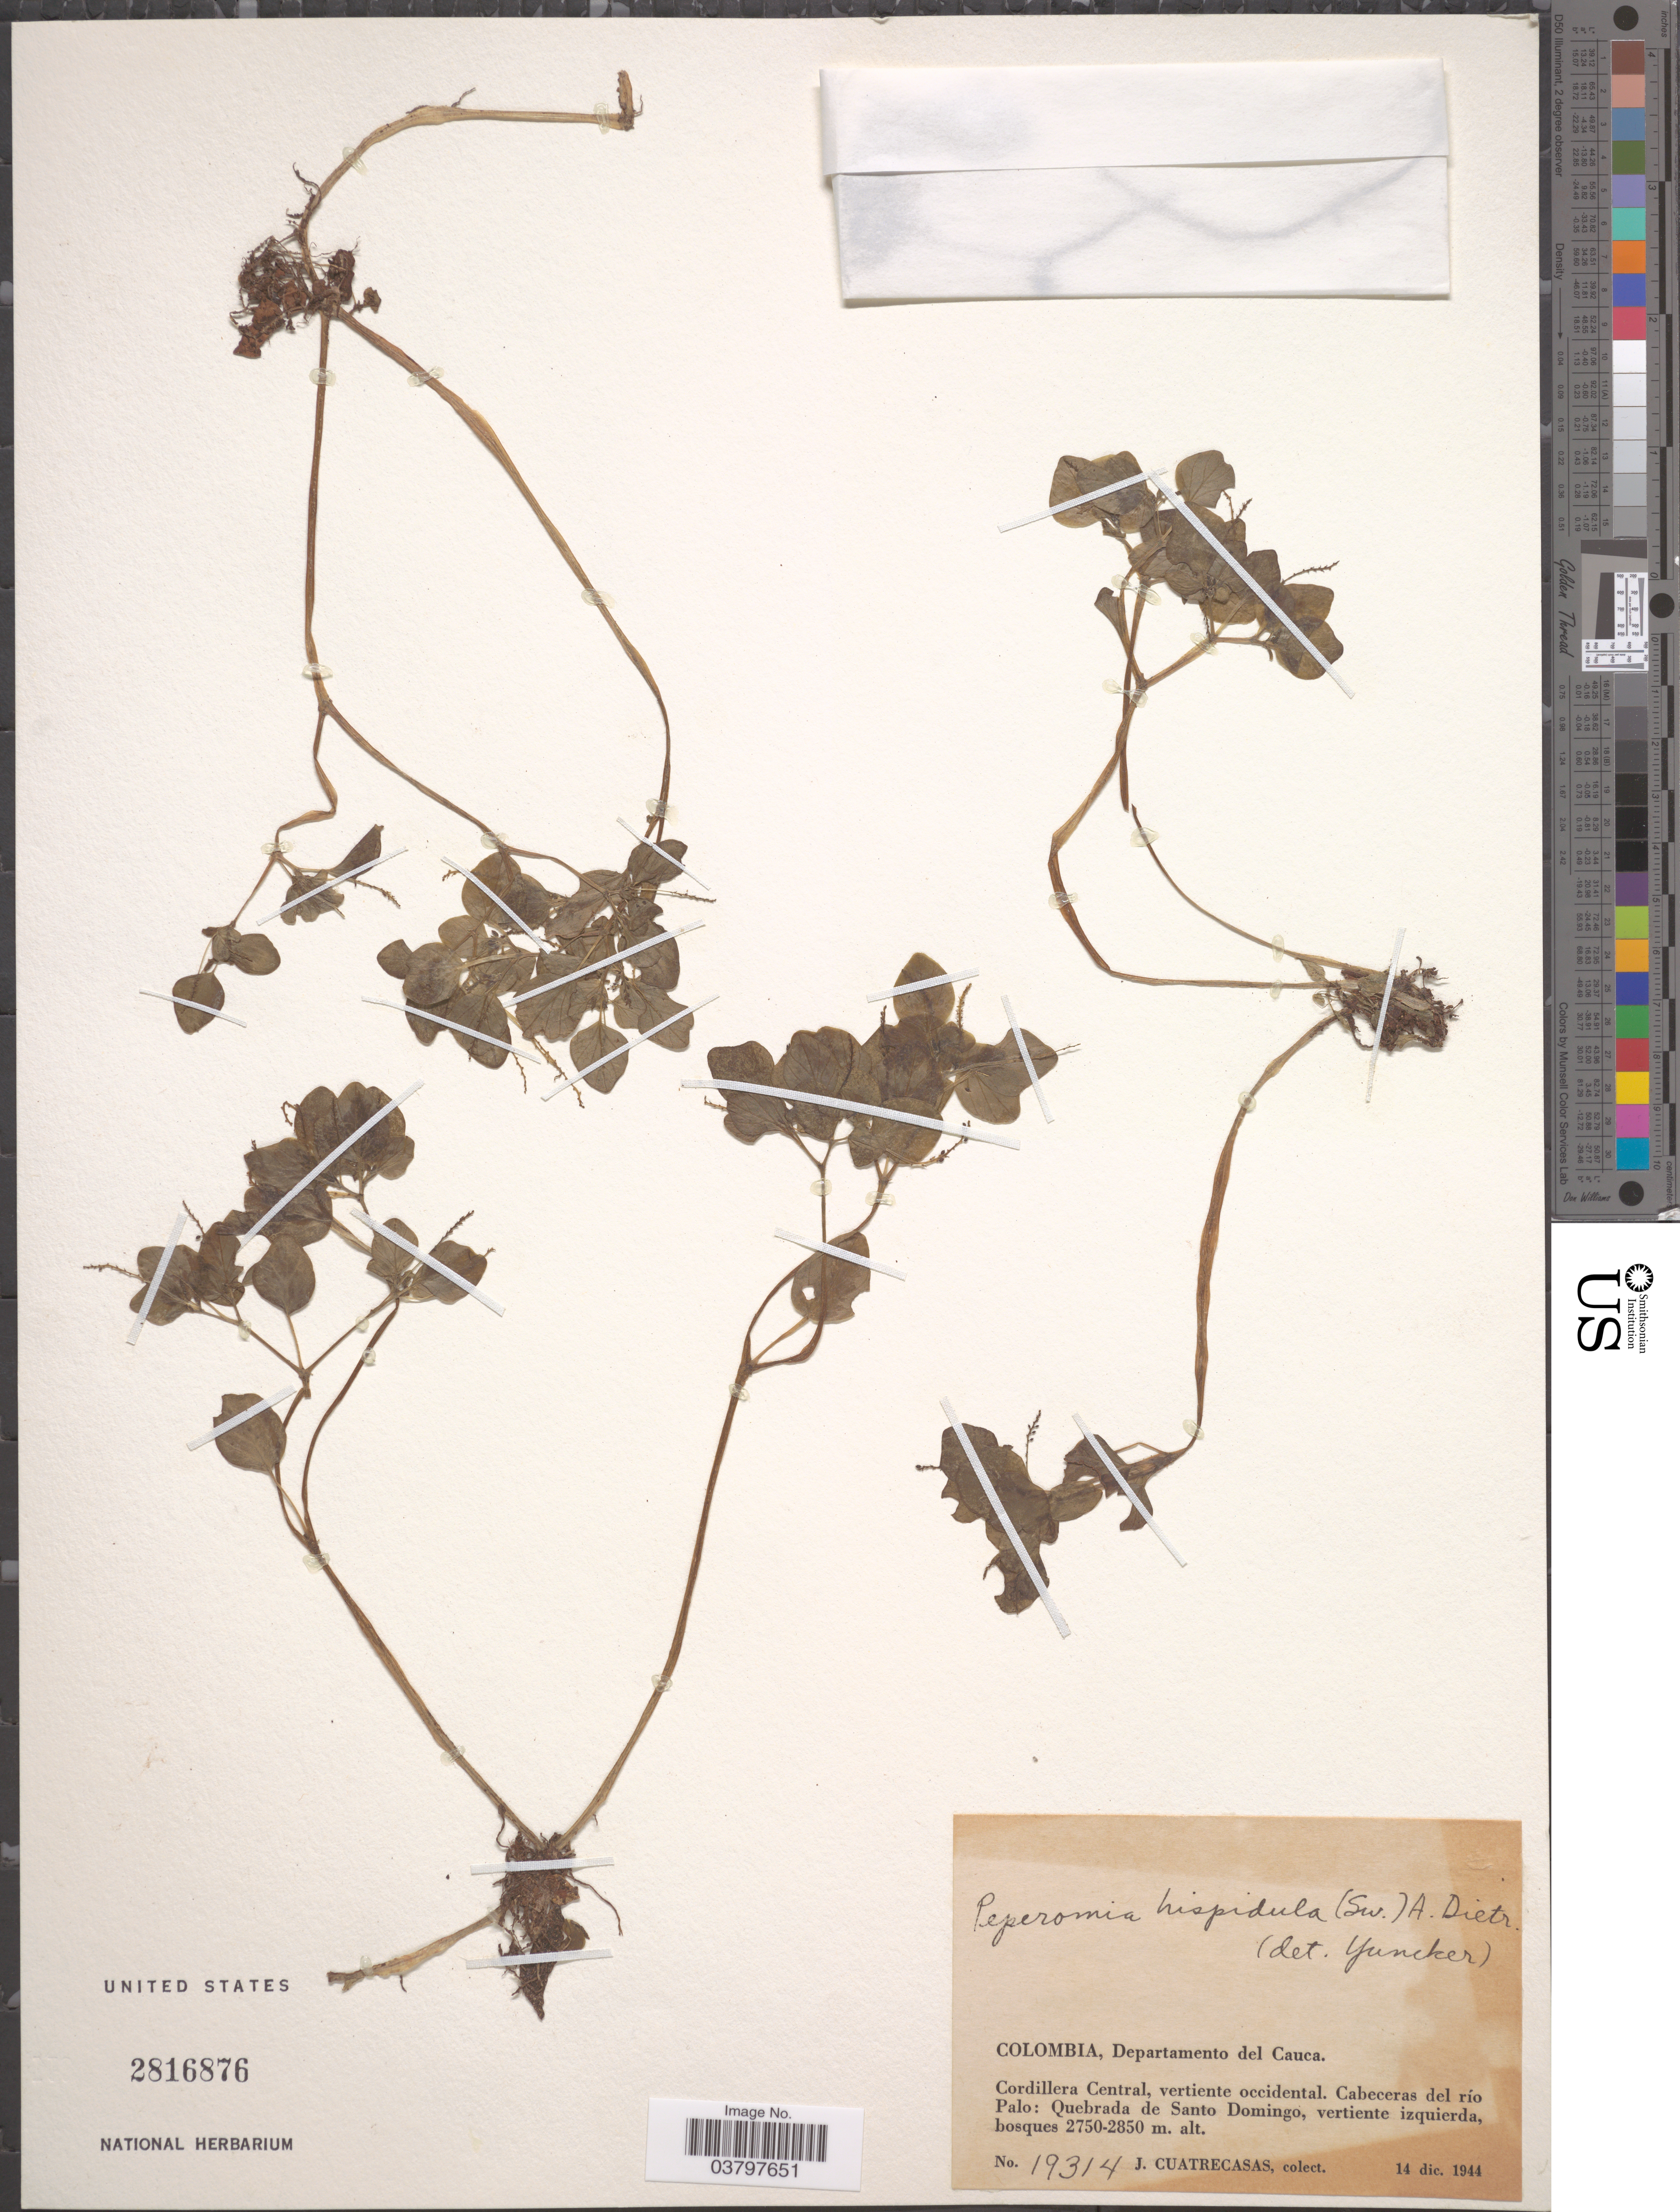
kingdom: Plantae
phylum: Tracheophyta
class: Magnoliopsida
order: Piperales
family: Piperaceae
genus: Peperomia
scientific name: Peperomia hispidula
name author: (Sw.) A. Dietr.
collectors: J. Cuatrecasas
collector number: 19314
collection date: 1944-12-14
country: Colombia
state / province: Cauca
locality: Departamento del Cauca. Cordillera Central, vertiente occidental. Cabeceras del río Palo: Quebrada de Santo Domingo, vertiente izquierda.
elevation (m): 2750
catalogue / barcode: US 2816876